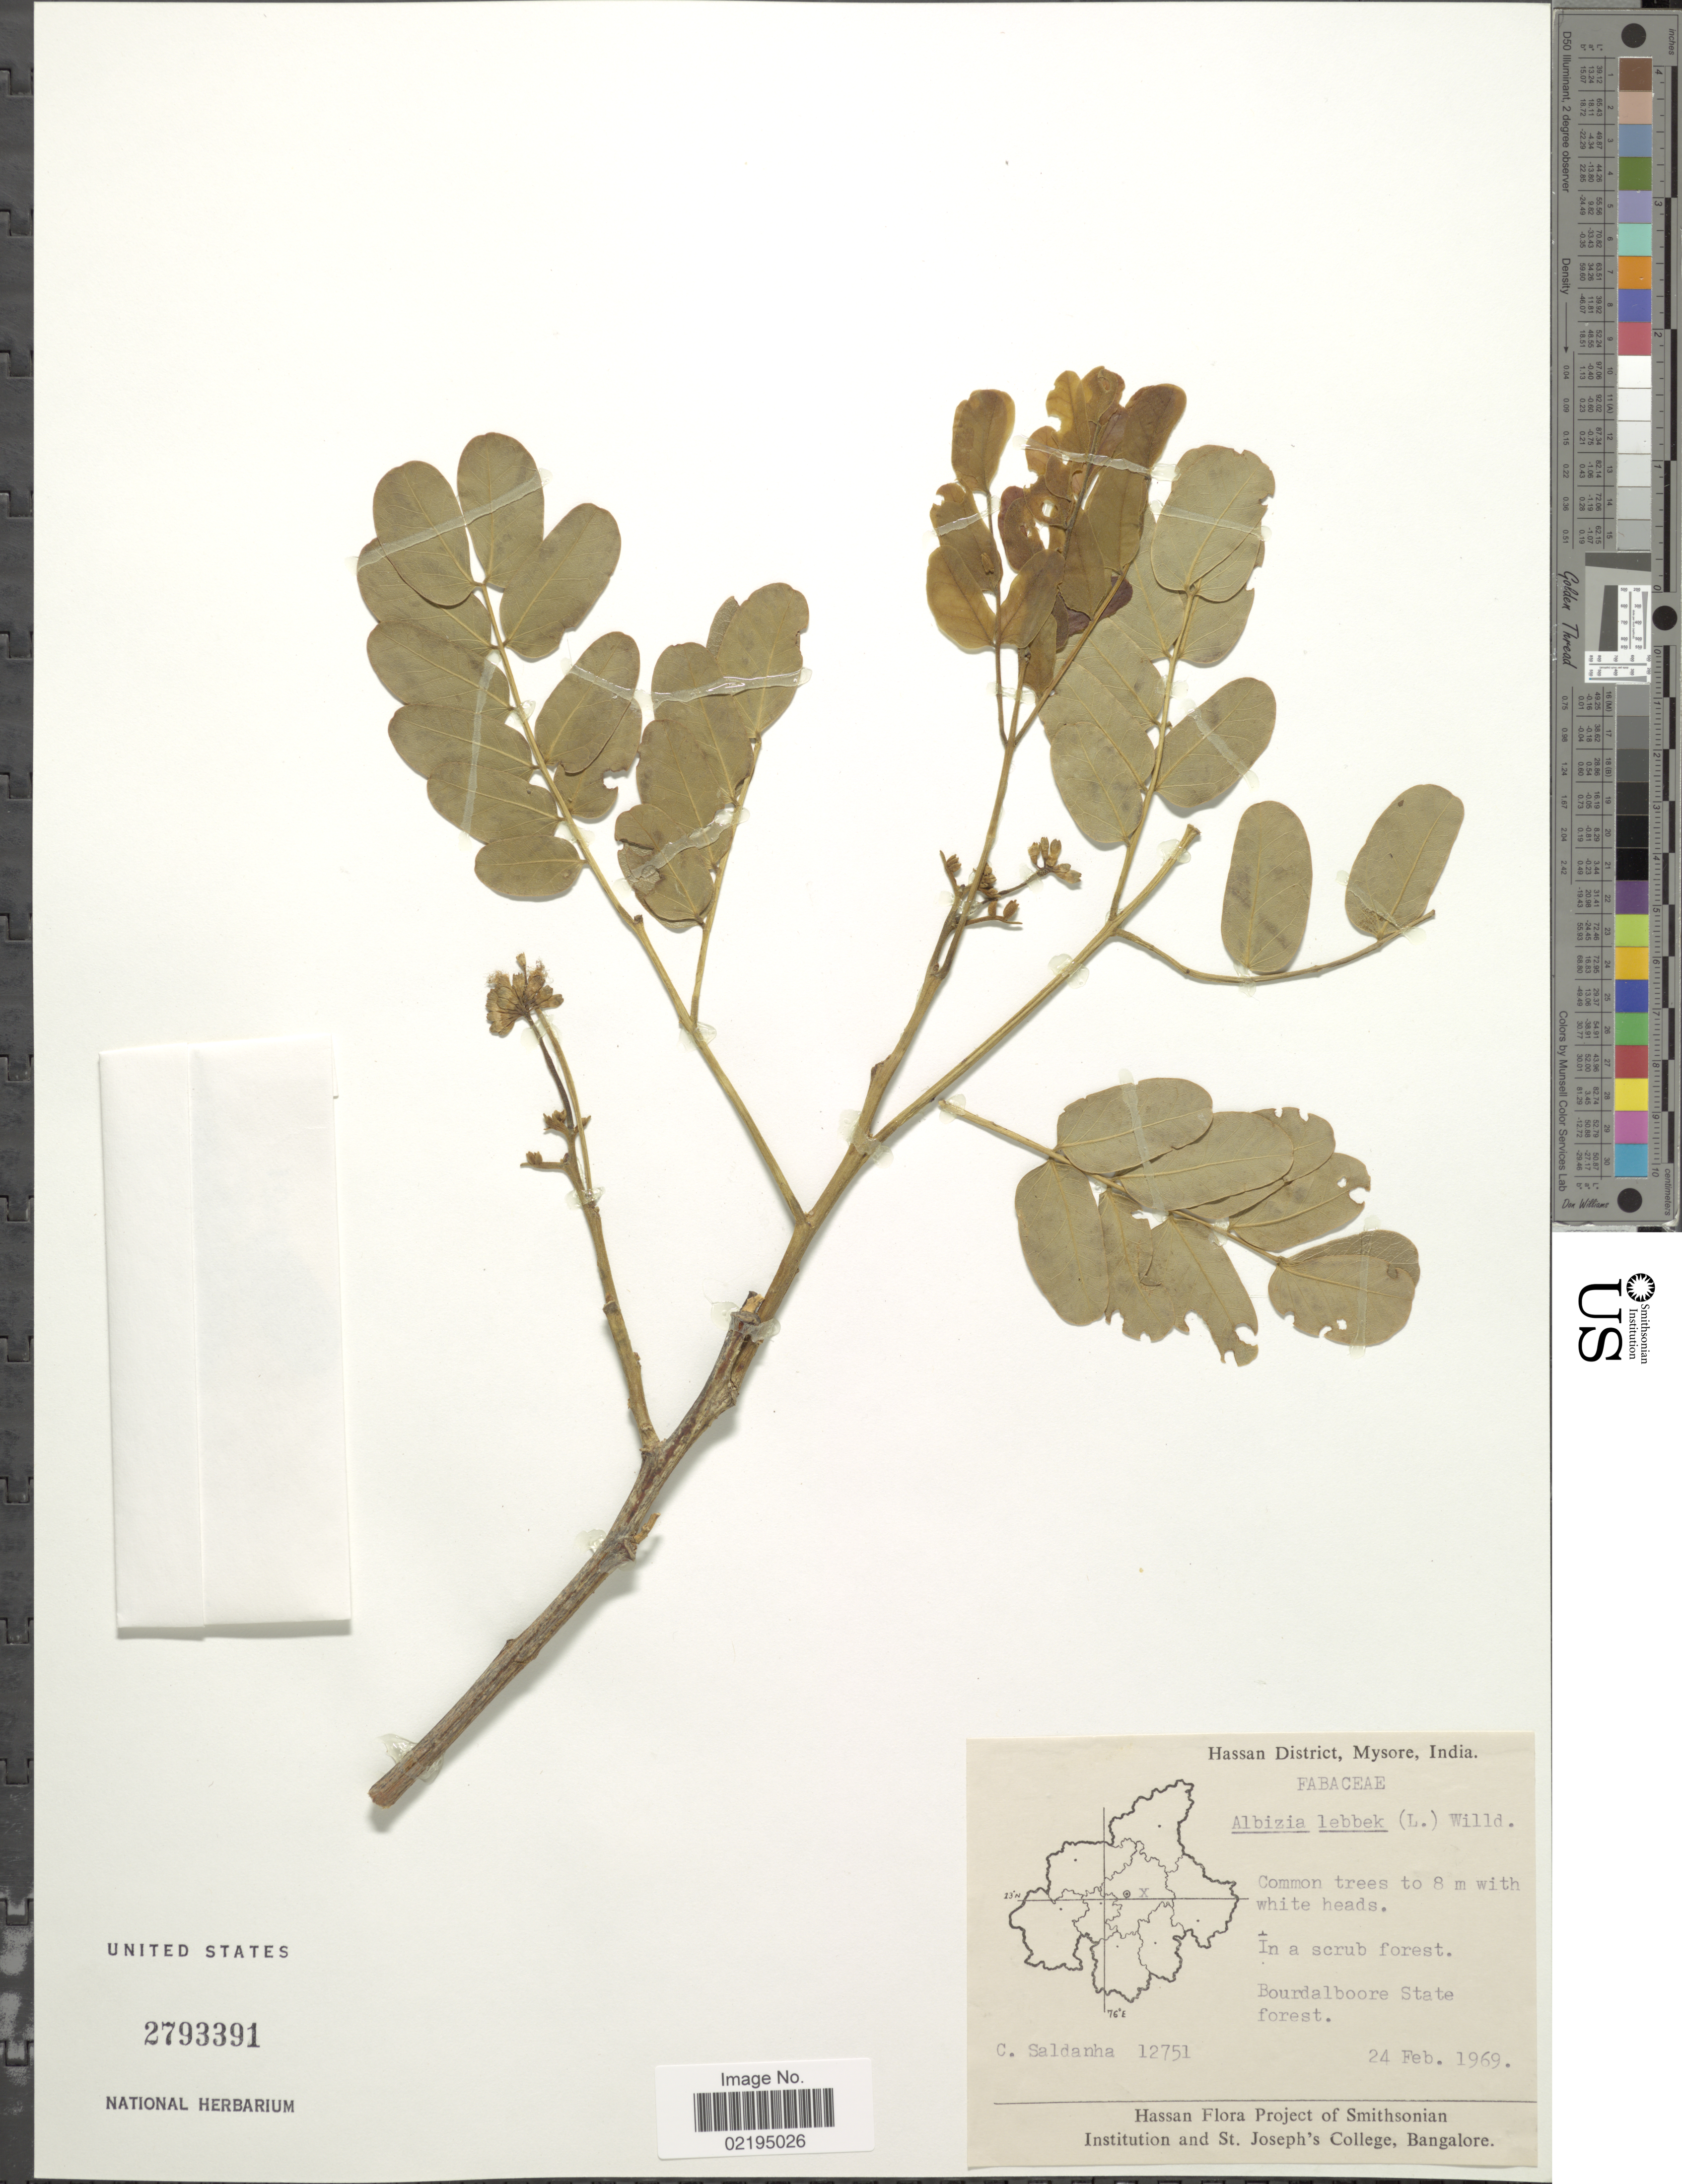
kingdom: Plantae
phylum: Tracheophyta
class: Magnoliopsida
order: Fabales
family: Fabaceae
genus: Albizia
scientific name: Albizia lebbeck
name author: (L.) Benth.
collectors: C. Saldanha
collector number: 12751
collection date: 1969-02-24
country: India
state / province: Karnataka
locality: Hassan District, Mysore, Bourdalboore State forest.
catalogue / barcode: US 2793391